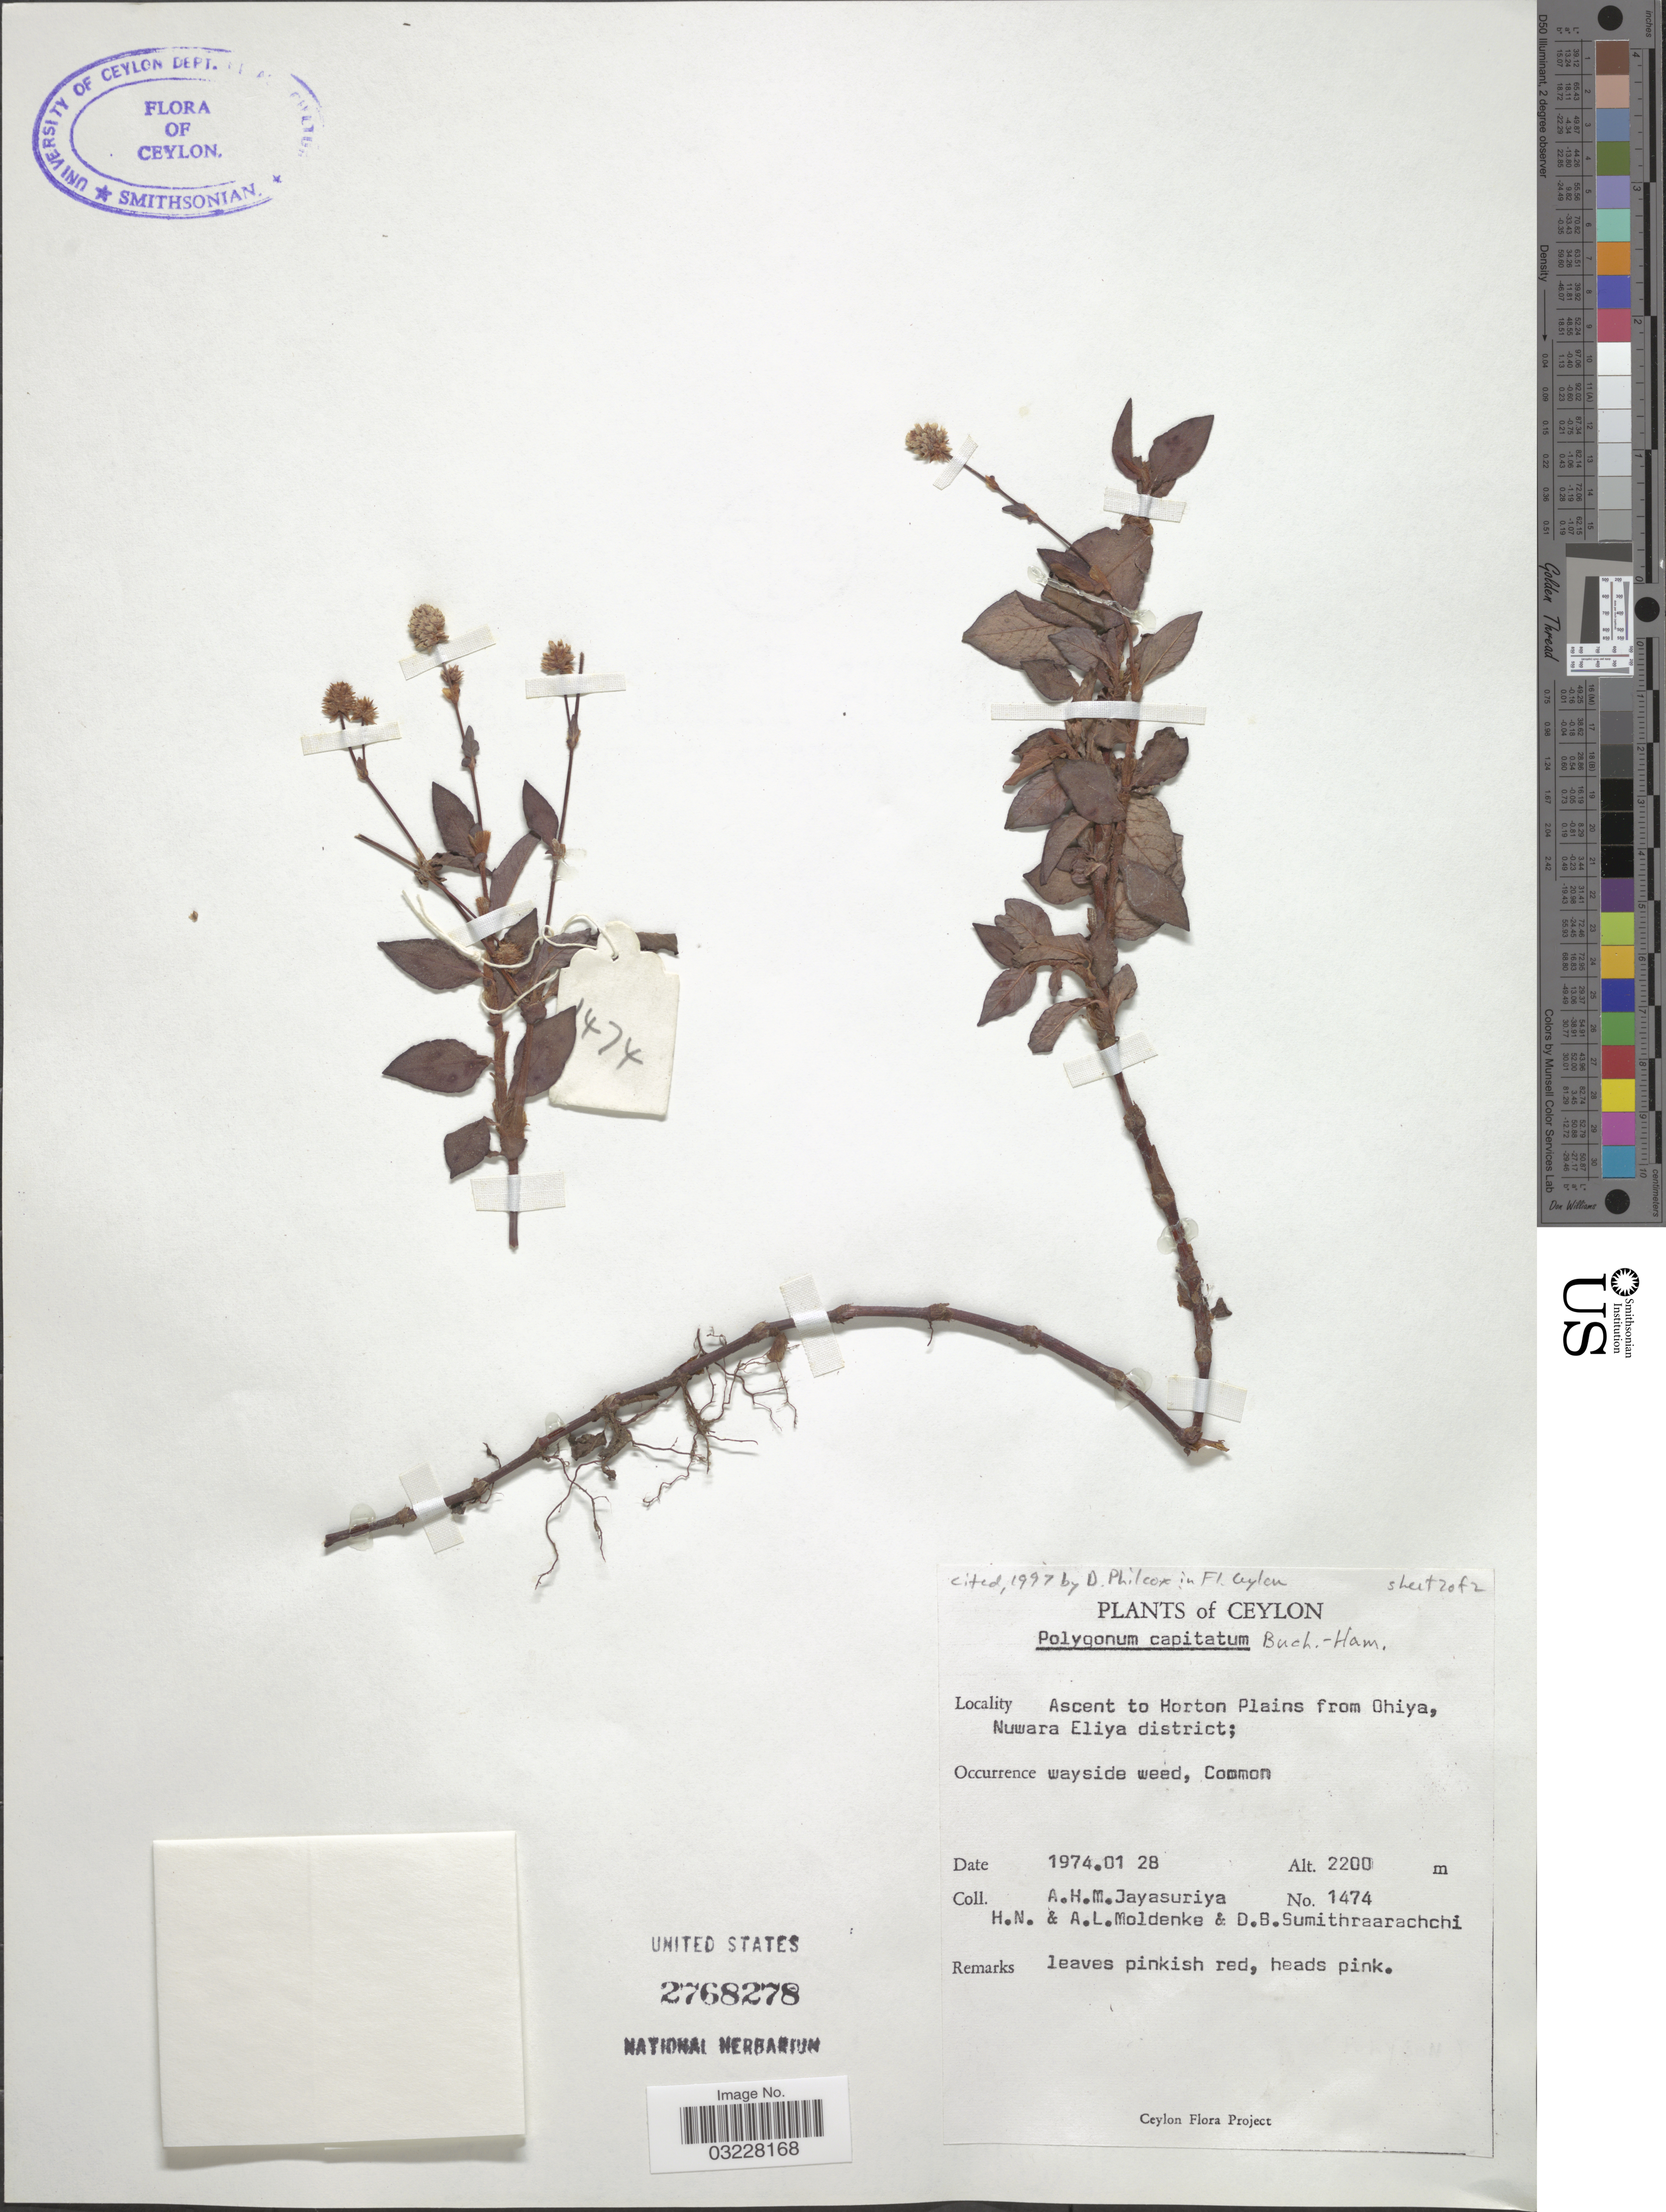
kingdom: Plantae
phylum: Tracheophyta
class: Magnoliopsida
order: Caryophyllales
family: Polygonaceae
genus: Polygonum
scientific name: Polygonum capitatum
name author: Buch.-Ham. ex D. Don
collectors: A. H. Jayasuriya, H. N. Moldenke, A. L. Moldenke & D. B. Sumithraarachchi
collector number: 1474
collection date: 1974-01-28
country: Sri Lanka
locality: Ceylon. Ascent to Horton Plains from Ohiya, Nuwara Eliya district.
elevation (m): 2200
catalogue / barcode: US 2768278